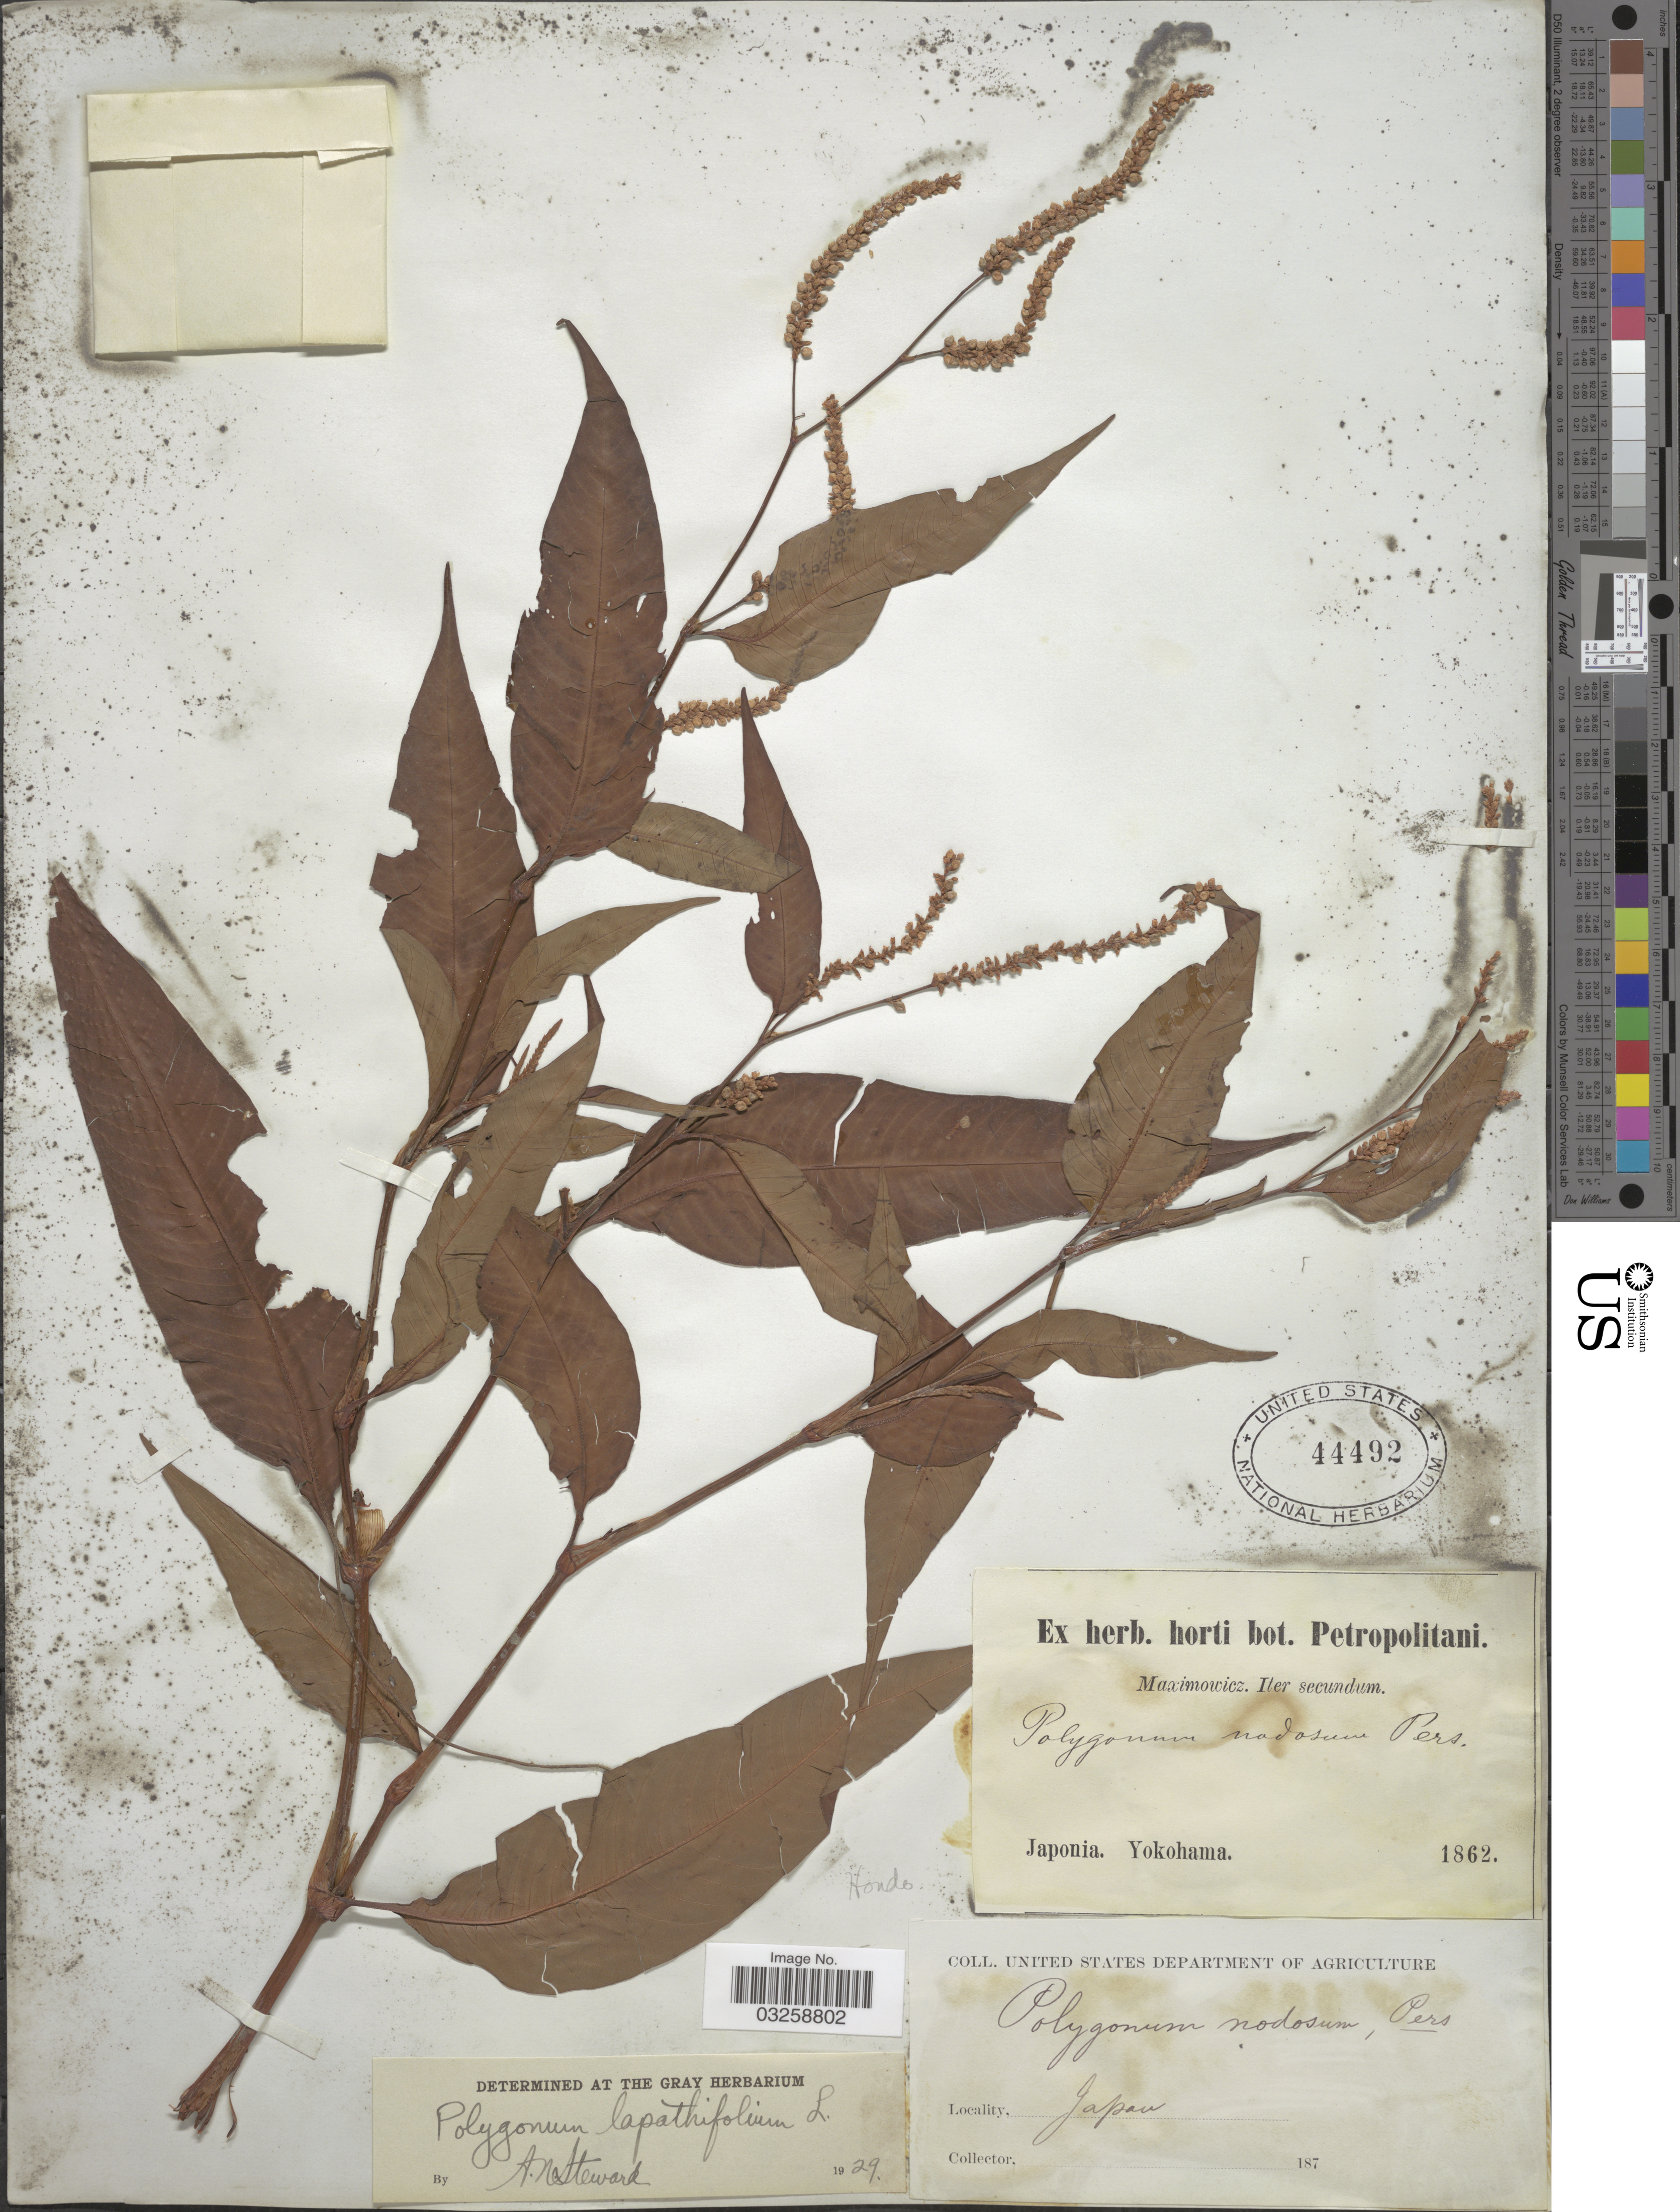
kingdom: Plantae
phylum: Tracheophyta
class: Magnoliopsida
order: Caryophyllales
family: Polygonaceae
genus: Polygonum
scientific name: Polygonum lapathifolium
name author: L.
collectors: -. Maximowicz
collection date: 1862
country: Japan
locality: Yokohama. Hondo.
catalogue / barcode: US 44492